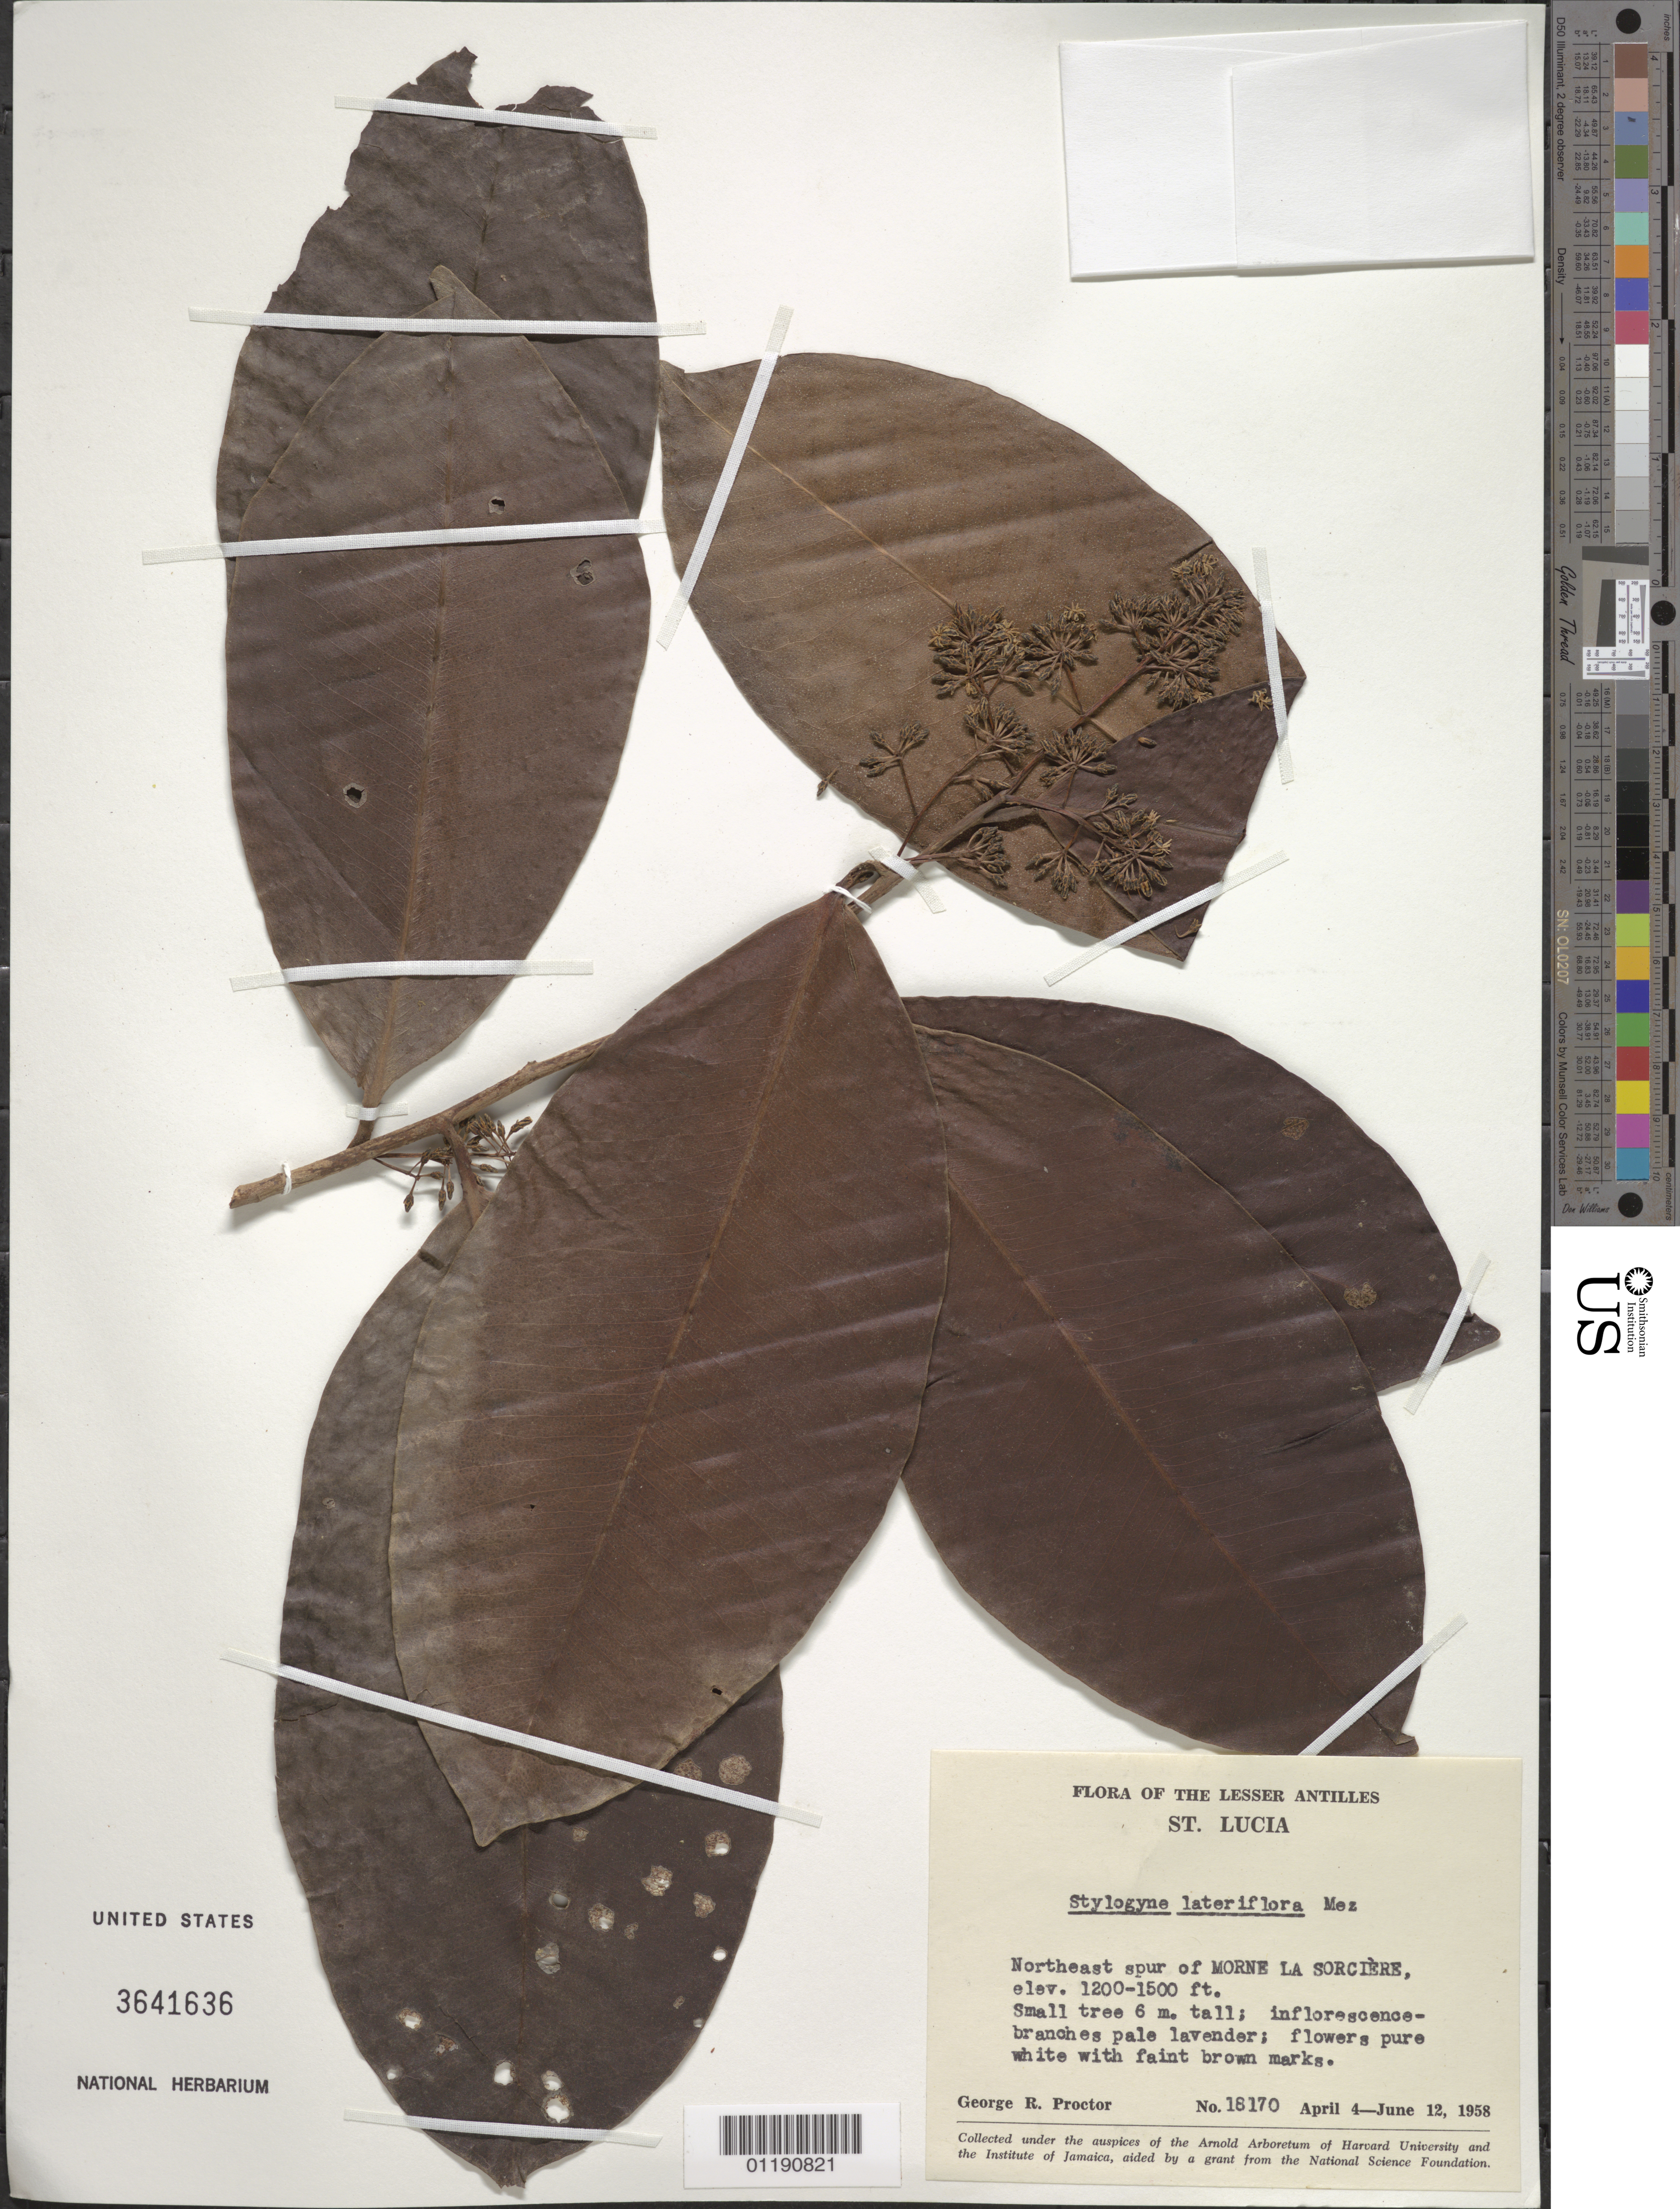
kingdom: Plantae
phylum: Tracheophyta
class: Magnoliopsida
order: Ericales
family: Primulaceae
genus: Stylogyne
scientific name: Stylogyne lateriflora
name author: (Sw.) Mez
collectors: G. R. Proctor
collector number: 18170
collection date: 1958-04-04/1958-06-12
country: St. Lucia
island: Saint Lucia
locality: NE spur of Morne La Sorcière.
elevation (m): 366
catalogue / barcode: US 3641636